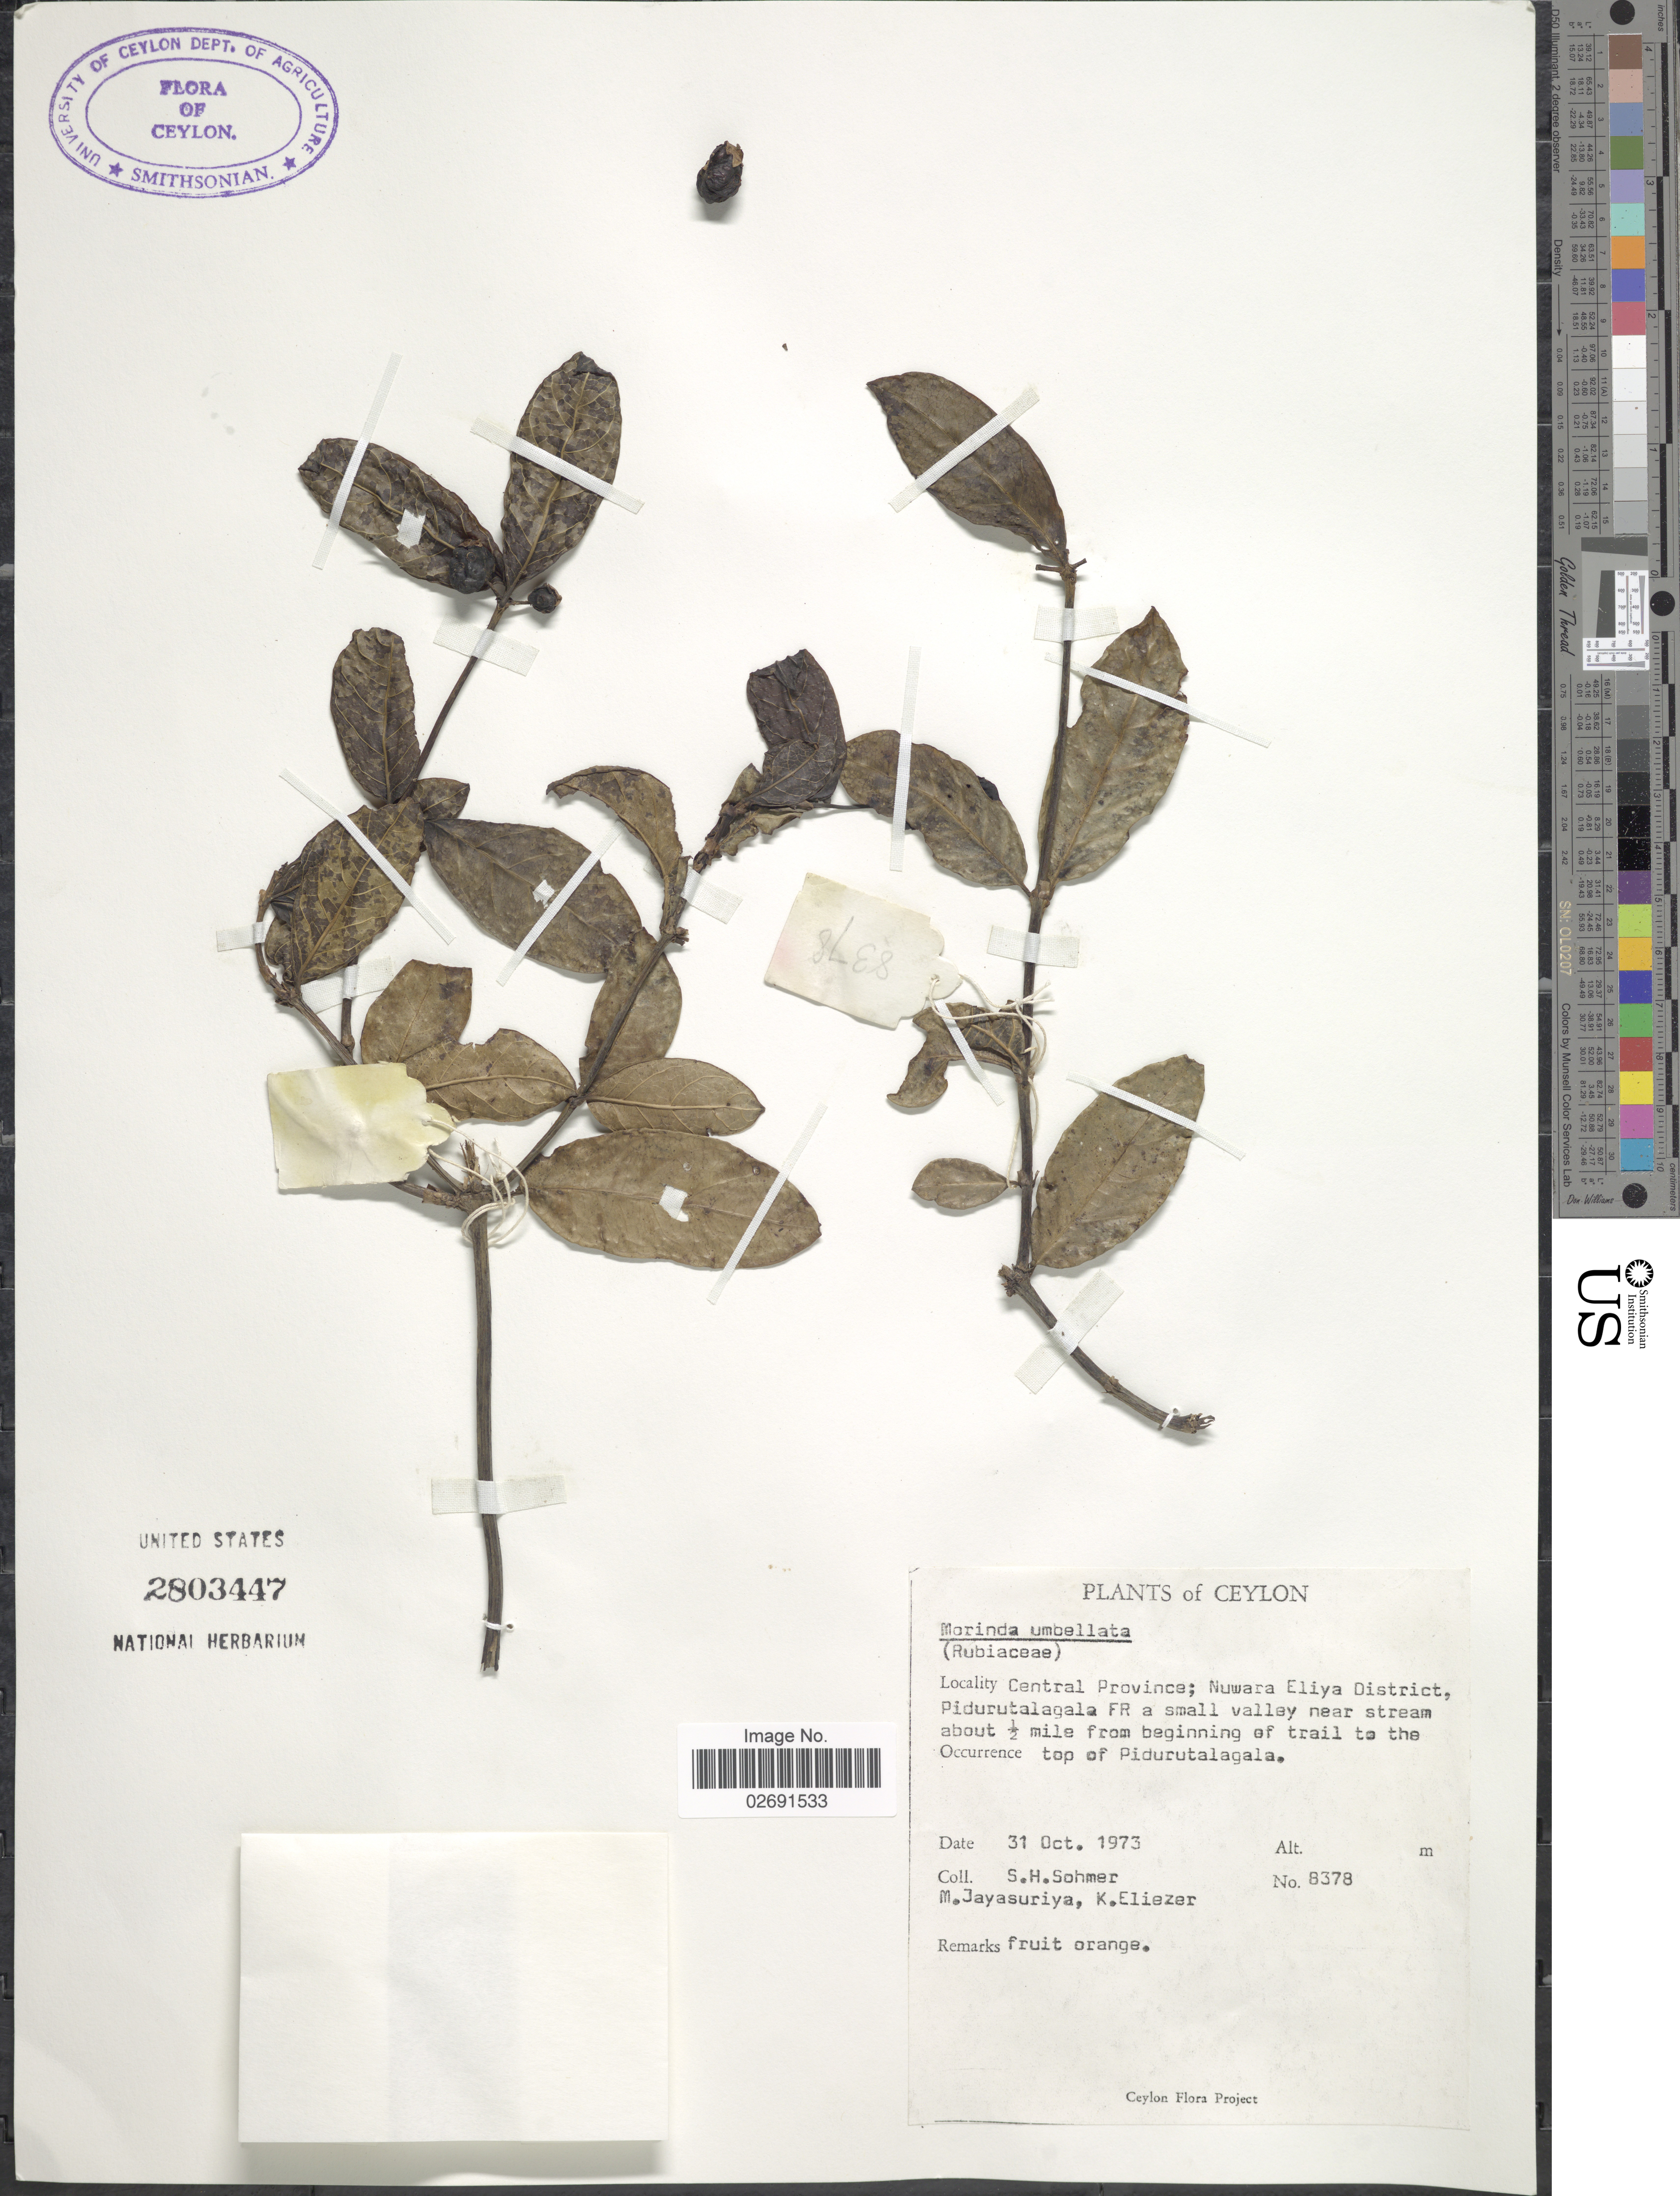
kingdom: Plantae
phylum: Tracheophyta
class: Magnoliopsida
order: Gentianales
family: Rubiaceae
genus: Gynochthodes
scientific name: Gynochthodes umbellata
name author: (L.) Razafim. & B. Bremer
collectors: S. H. Sohmer, M. Jayasuriya & K. Eliezer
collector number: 8378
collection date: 1973-01-31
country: Sri Lanka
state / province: Central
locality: Ceylon, Central Province; Nuwara Eliya District, Pidurutalagala FR a small valley near stream about 1/2 mile from beginning of trail to the top of Pidurutalagala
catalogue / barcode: US 2803447